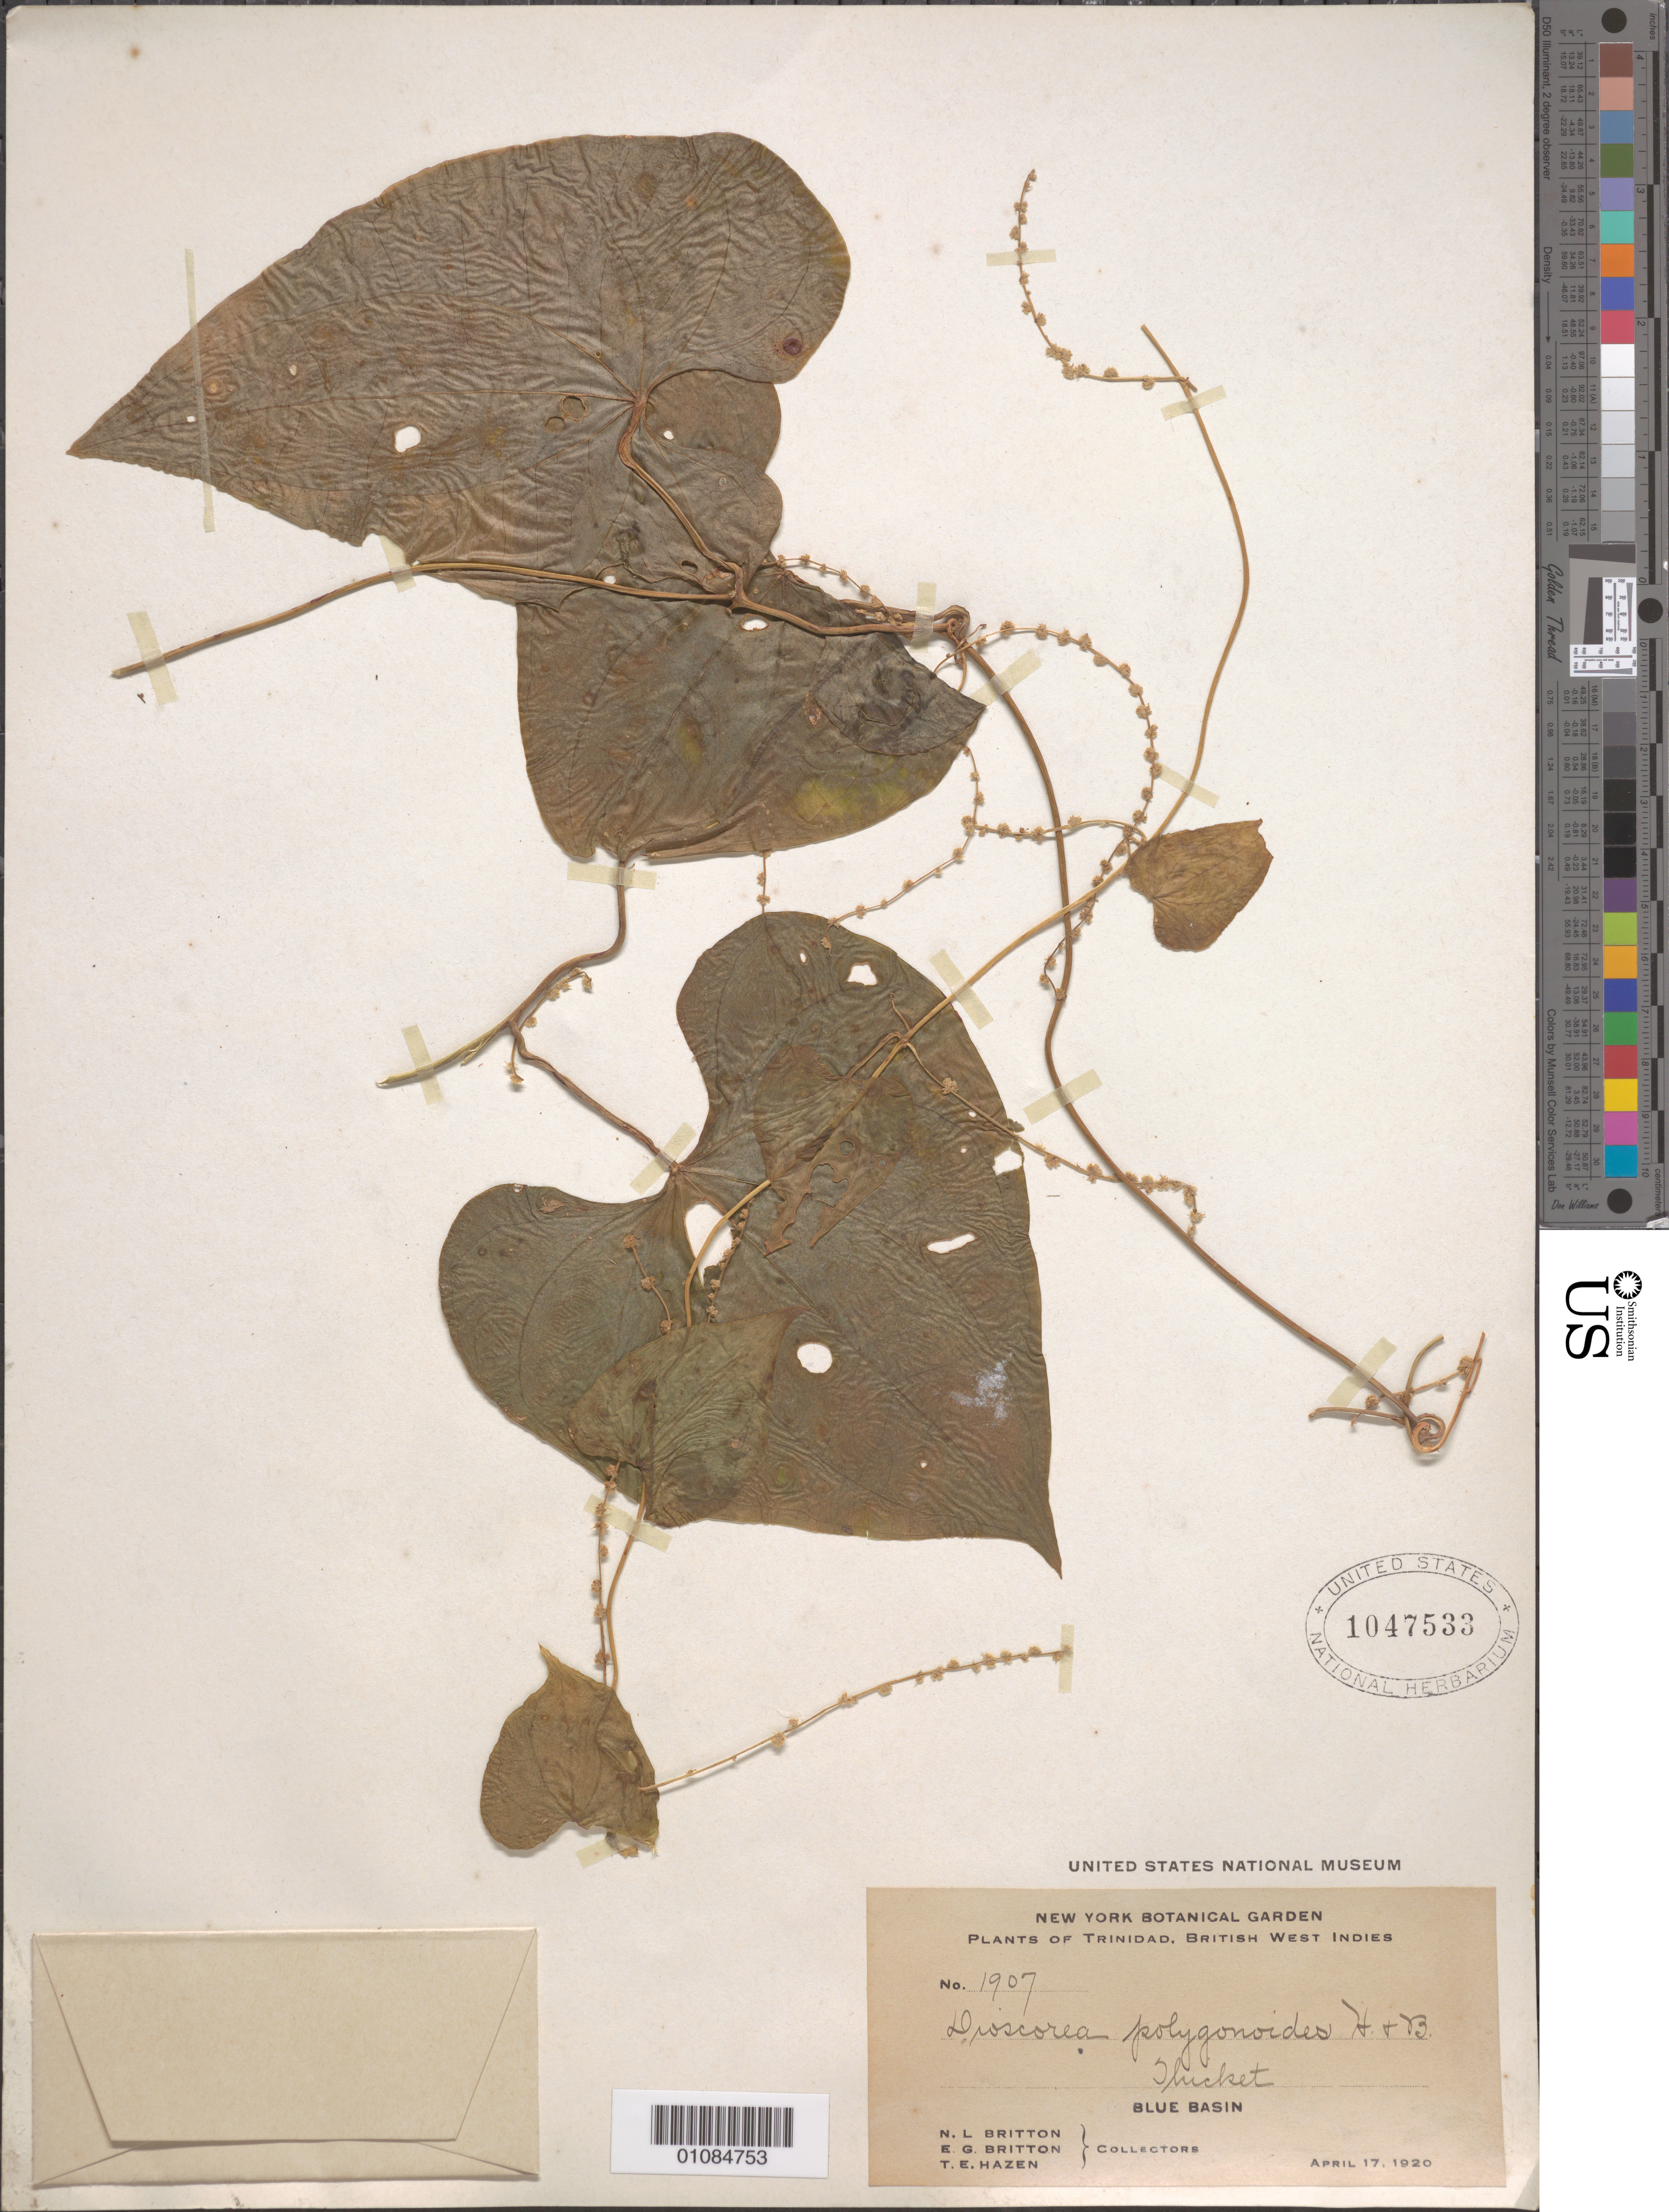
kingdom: Plantae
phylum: Tracheophyta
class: Liliopsida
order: Dioscoreales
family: Dioscoreaceae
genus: Dioscorea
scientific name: Dioscorea polygonoides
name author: Humb. & Bonpl. ex Willd.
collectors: N. Britton, E. G. Britton & T. E. Hazen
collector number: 1907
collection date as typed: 17 Apr 1920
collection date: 1920-04-17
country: Trinidad and Tobago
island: Trinidad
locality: Blue Basin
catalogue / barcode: US 1047533